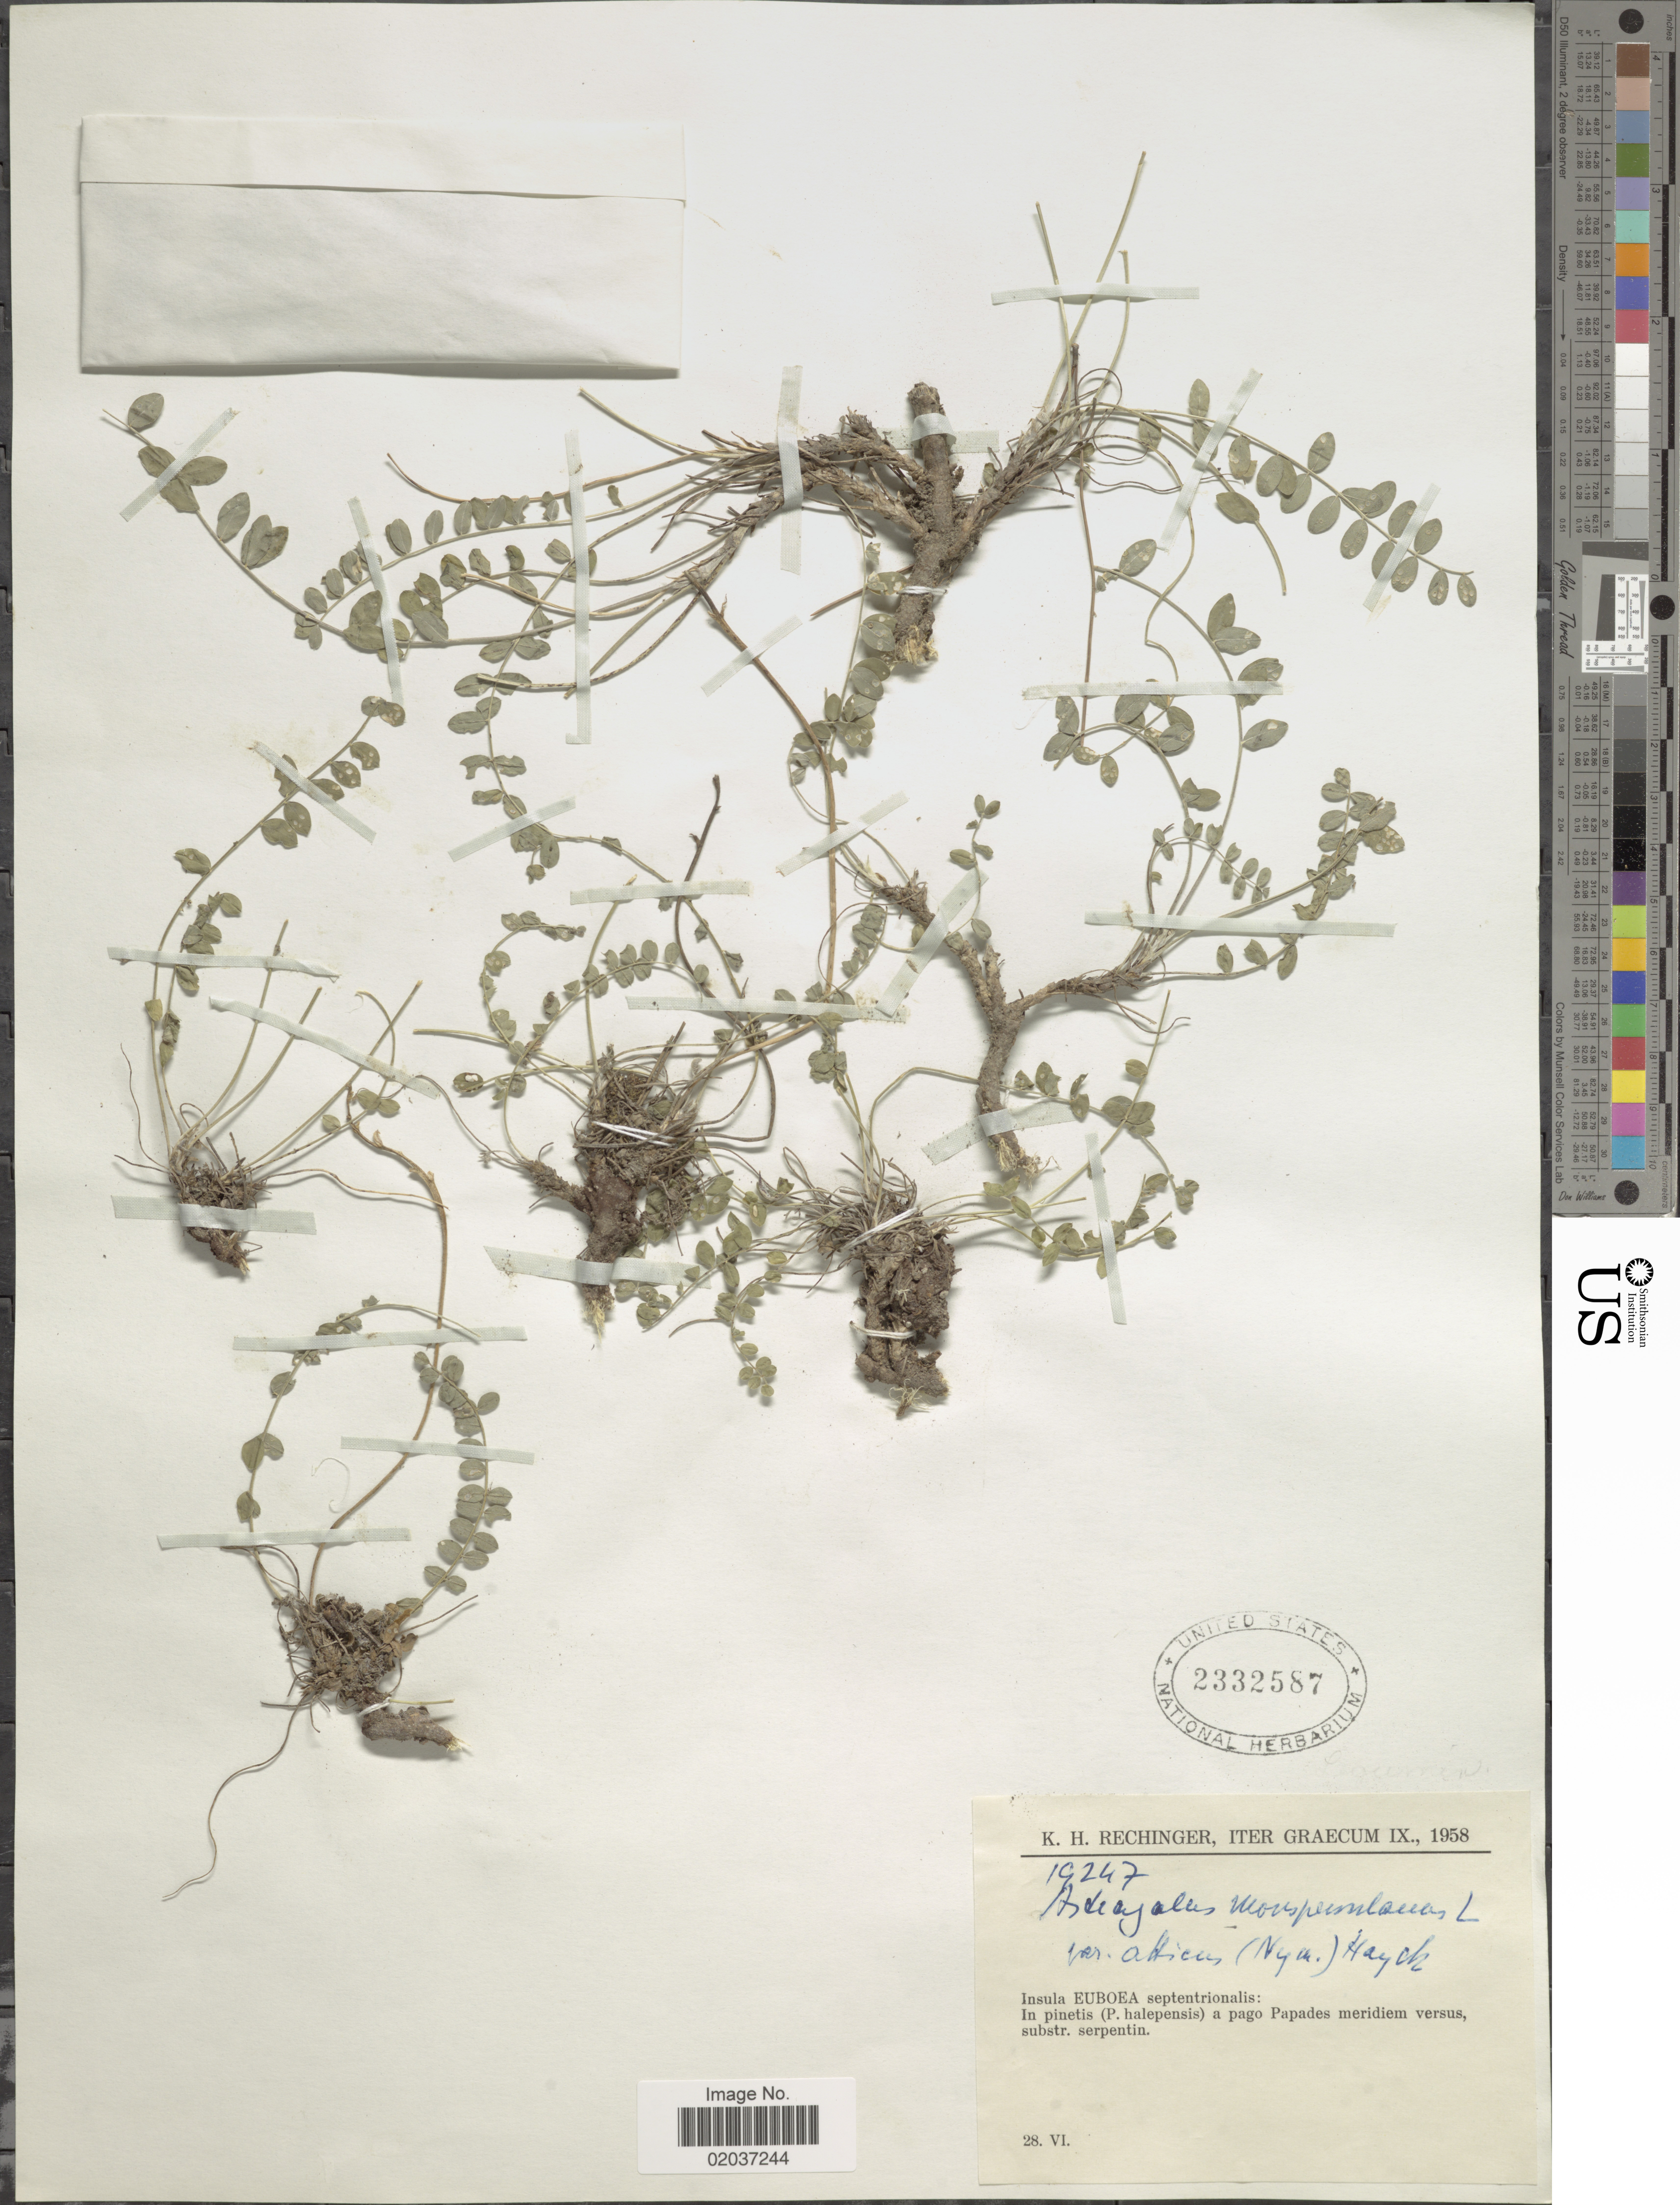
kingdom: Plantae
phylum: Tracheophyta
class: Magnoliopsida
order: Fabales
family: Fabaceae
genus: Astragalus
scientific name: Astragalus monspessulanus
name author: L.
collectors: K. H. Rechinger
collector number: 19247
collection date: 1958-06-28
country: Greece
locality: Graecum, Insula Euboea septentrionalis: in pinetis (P. halepensis) a pago papades meridiem versus substr. serpentin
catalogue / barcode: US 2332587